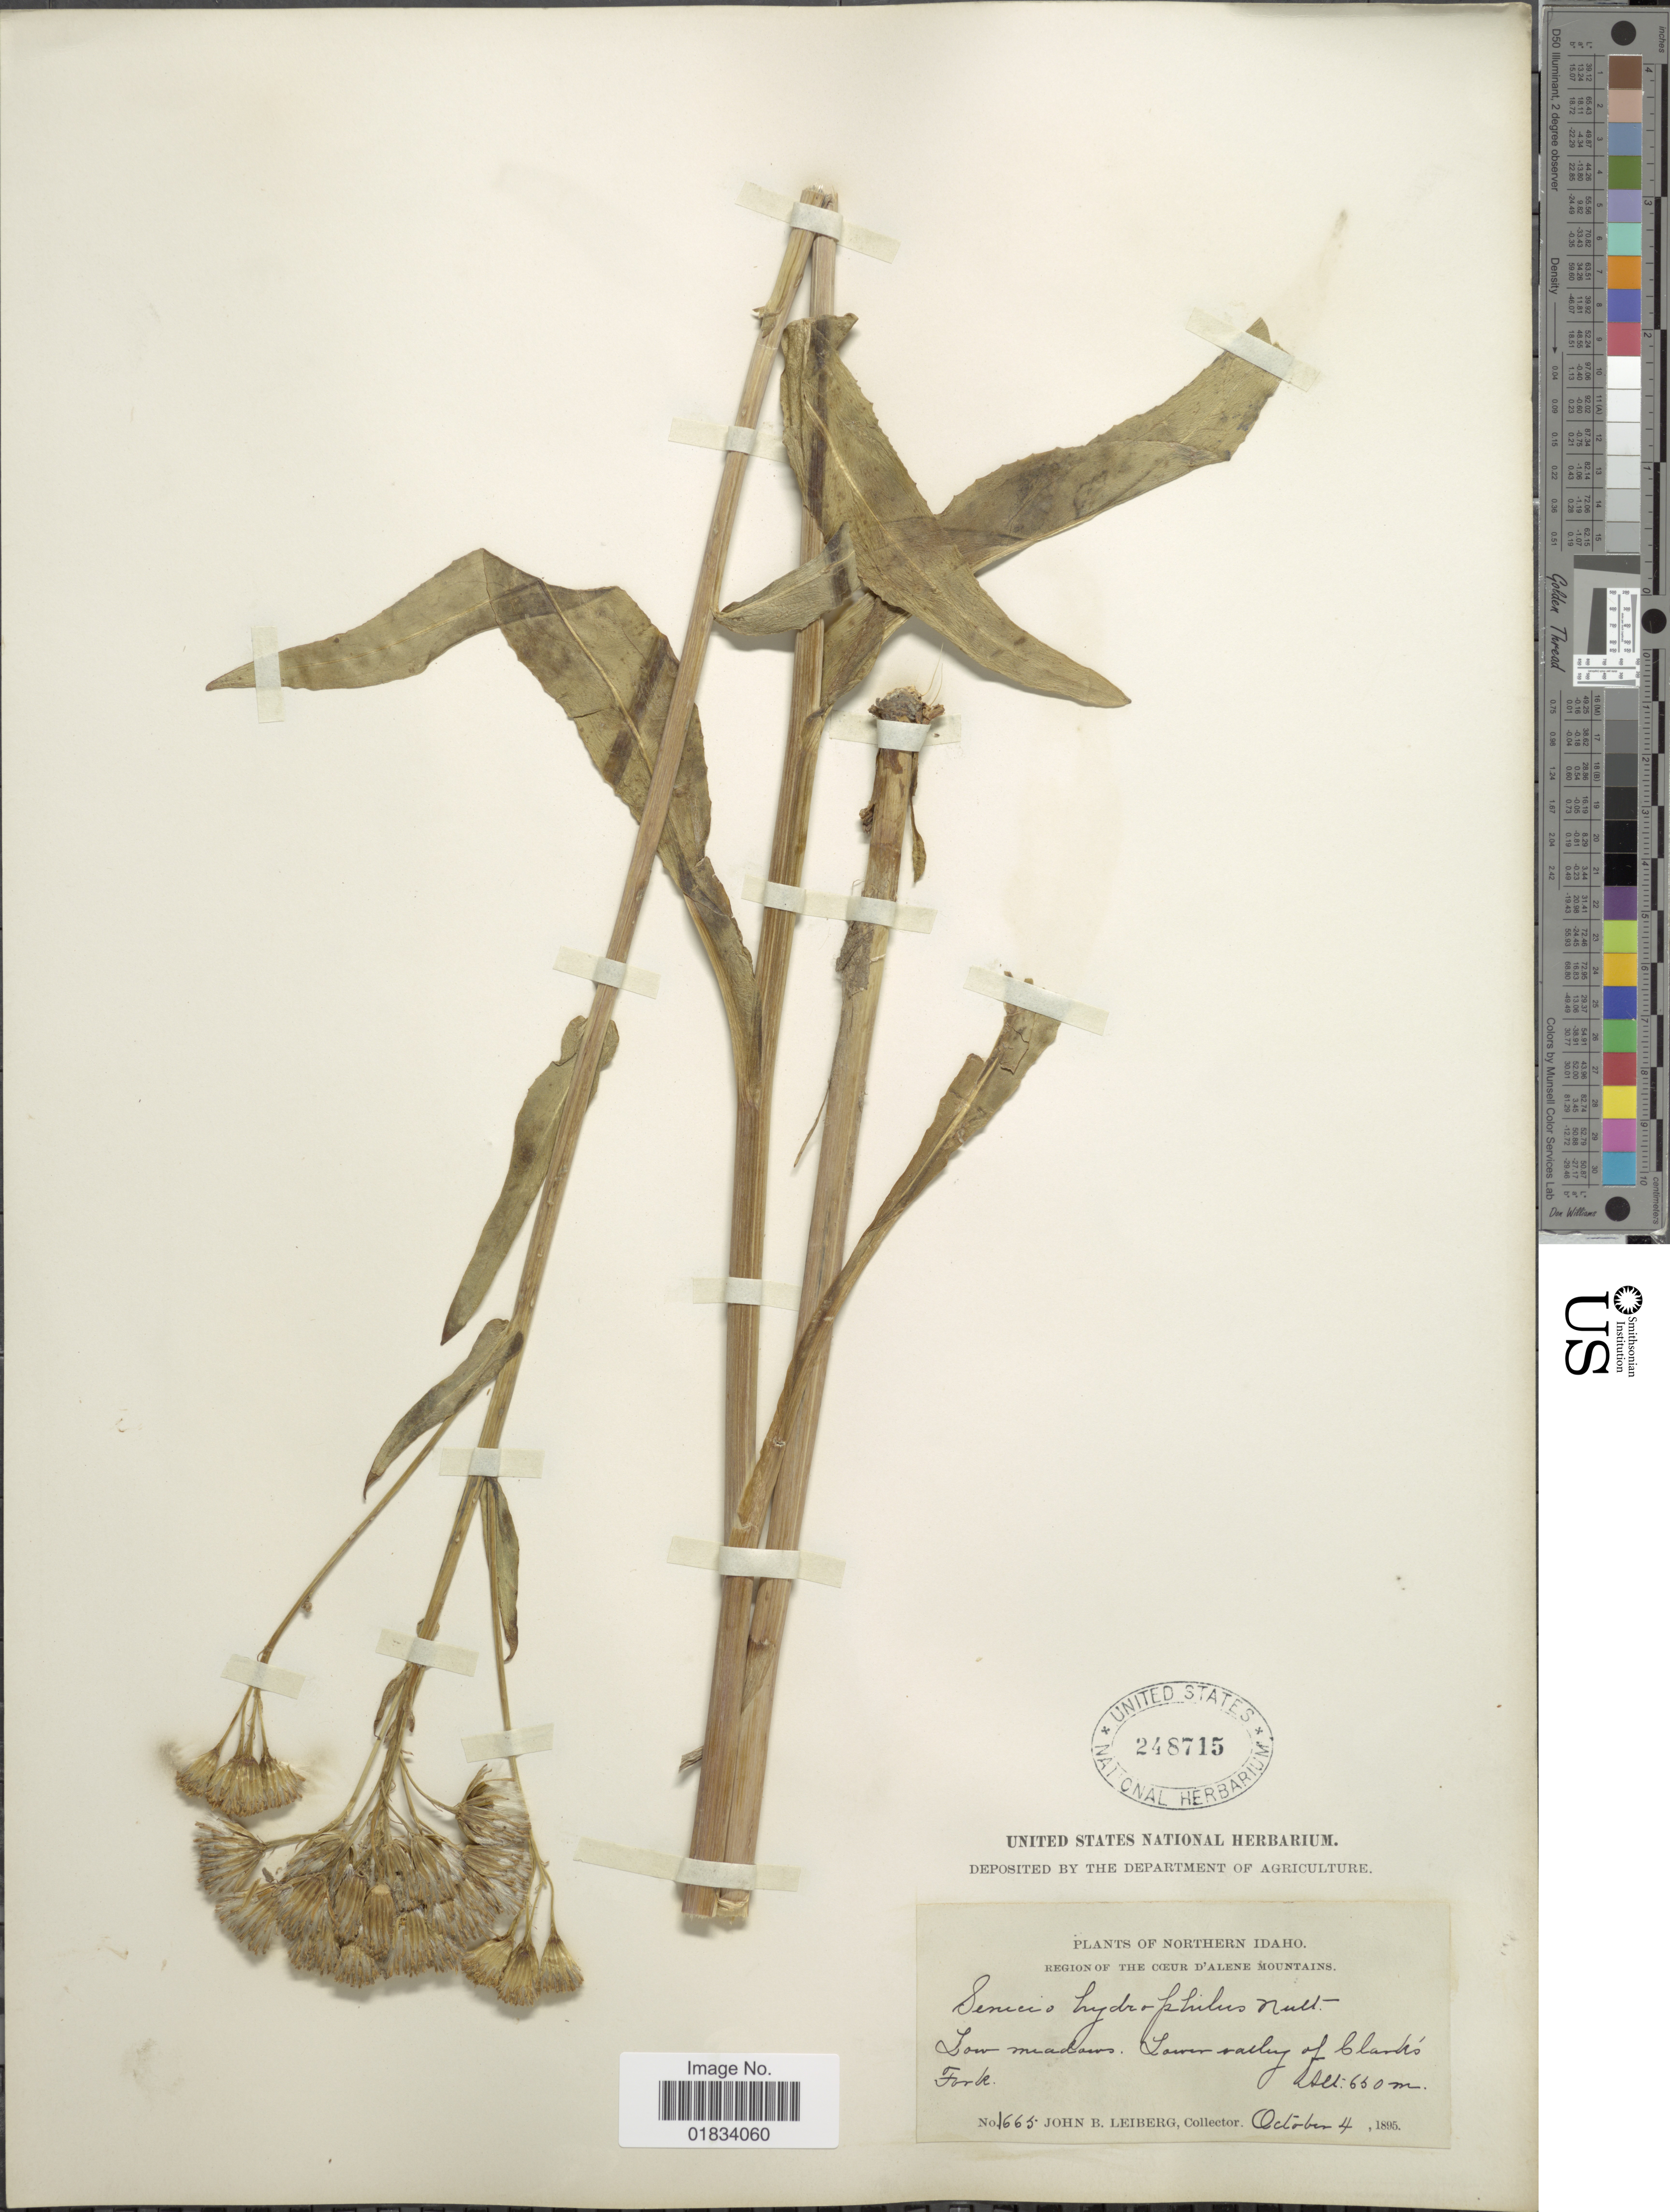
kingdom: Plantae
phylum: Tracheophyta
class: Magnoliopsida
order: Asterales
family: Asteraceae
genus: Senecio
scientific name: Senecio hydrophilus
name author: Nutt.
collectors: J. B. Leiberg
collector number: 1665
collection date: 1895-10-04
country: United States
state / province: Idaho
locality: Northern Idaho, Region of the Coeur d'Alene Mountains, lower valley of Clark's Fork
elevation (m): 650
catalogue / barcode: US 248715